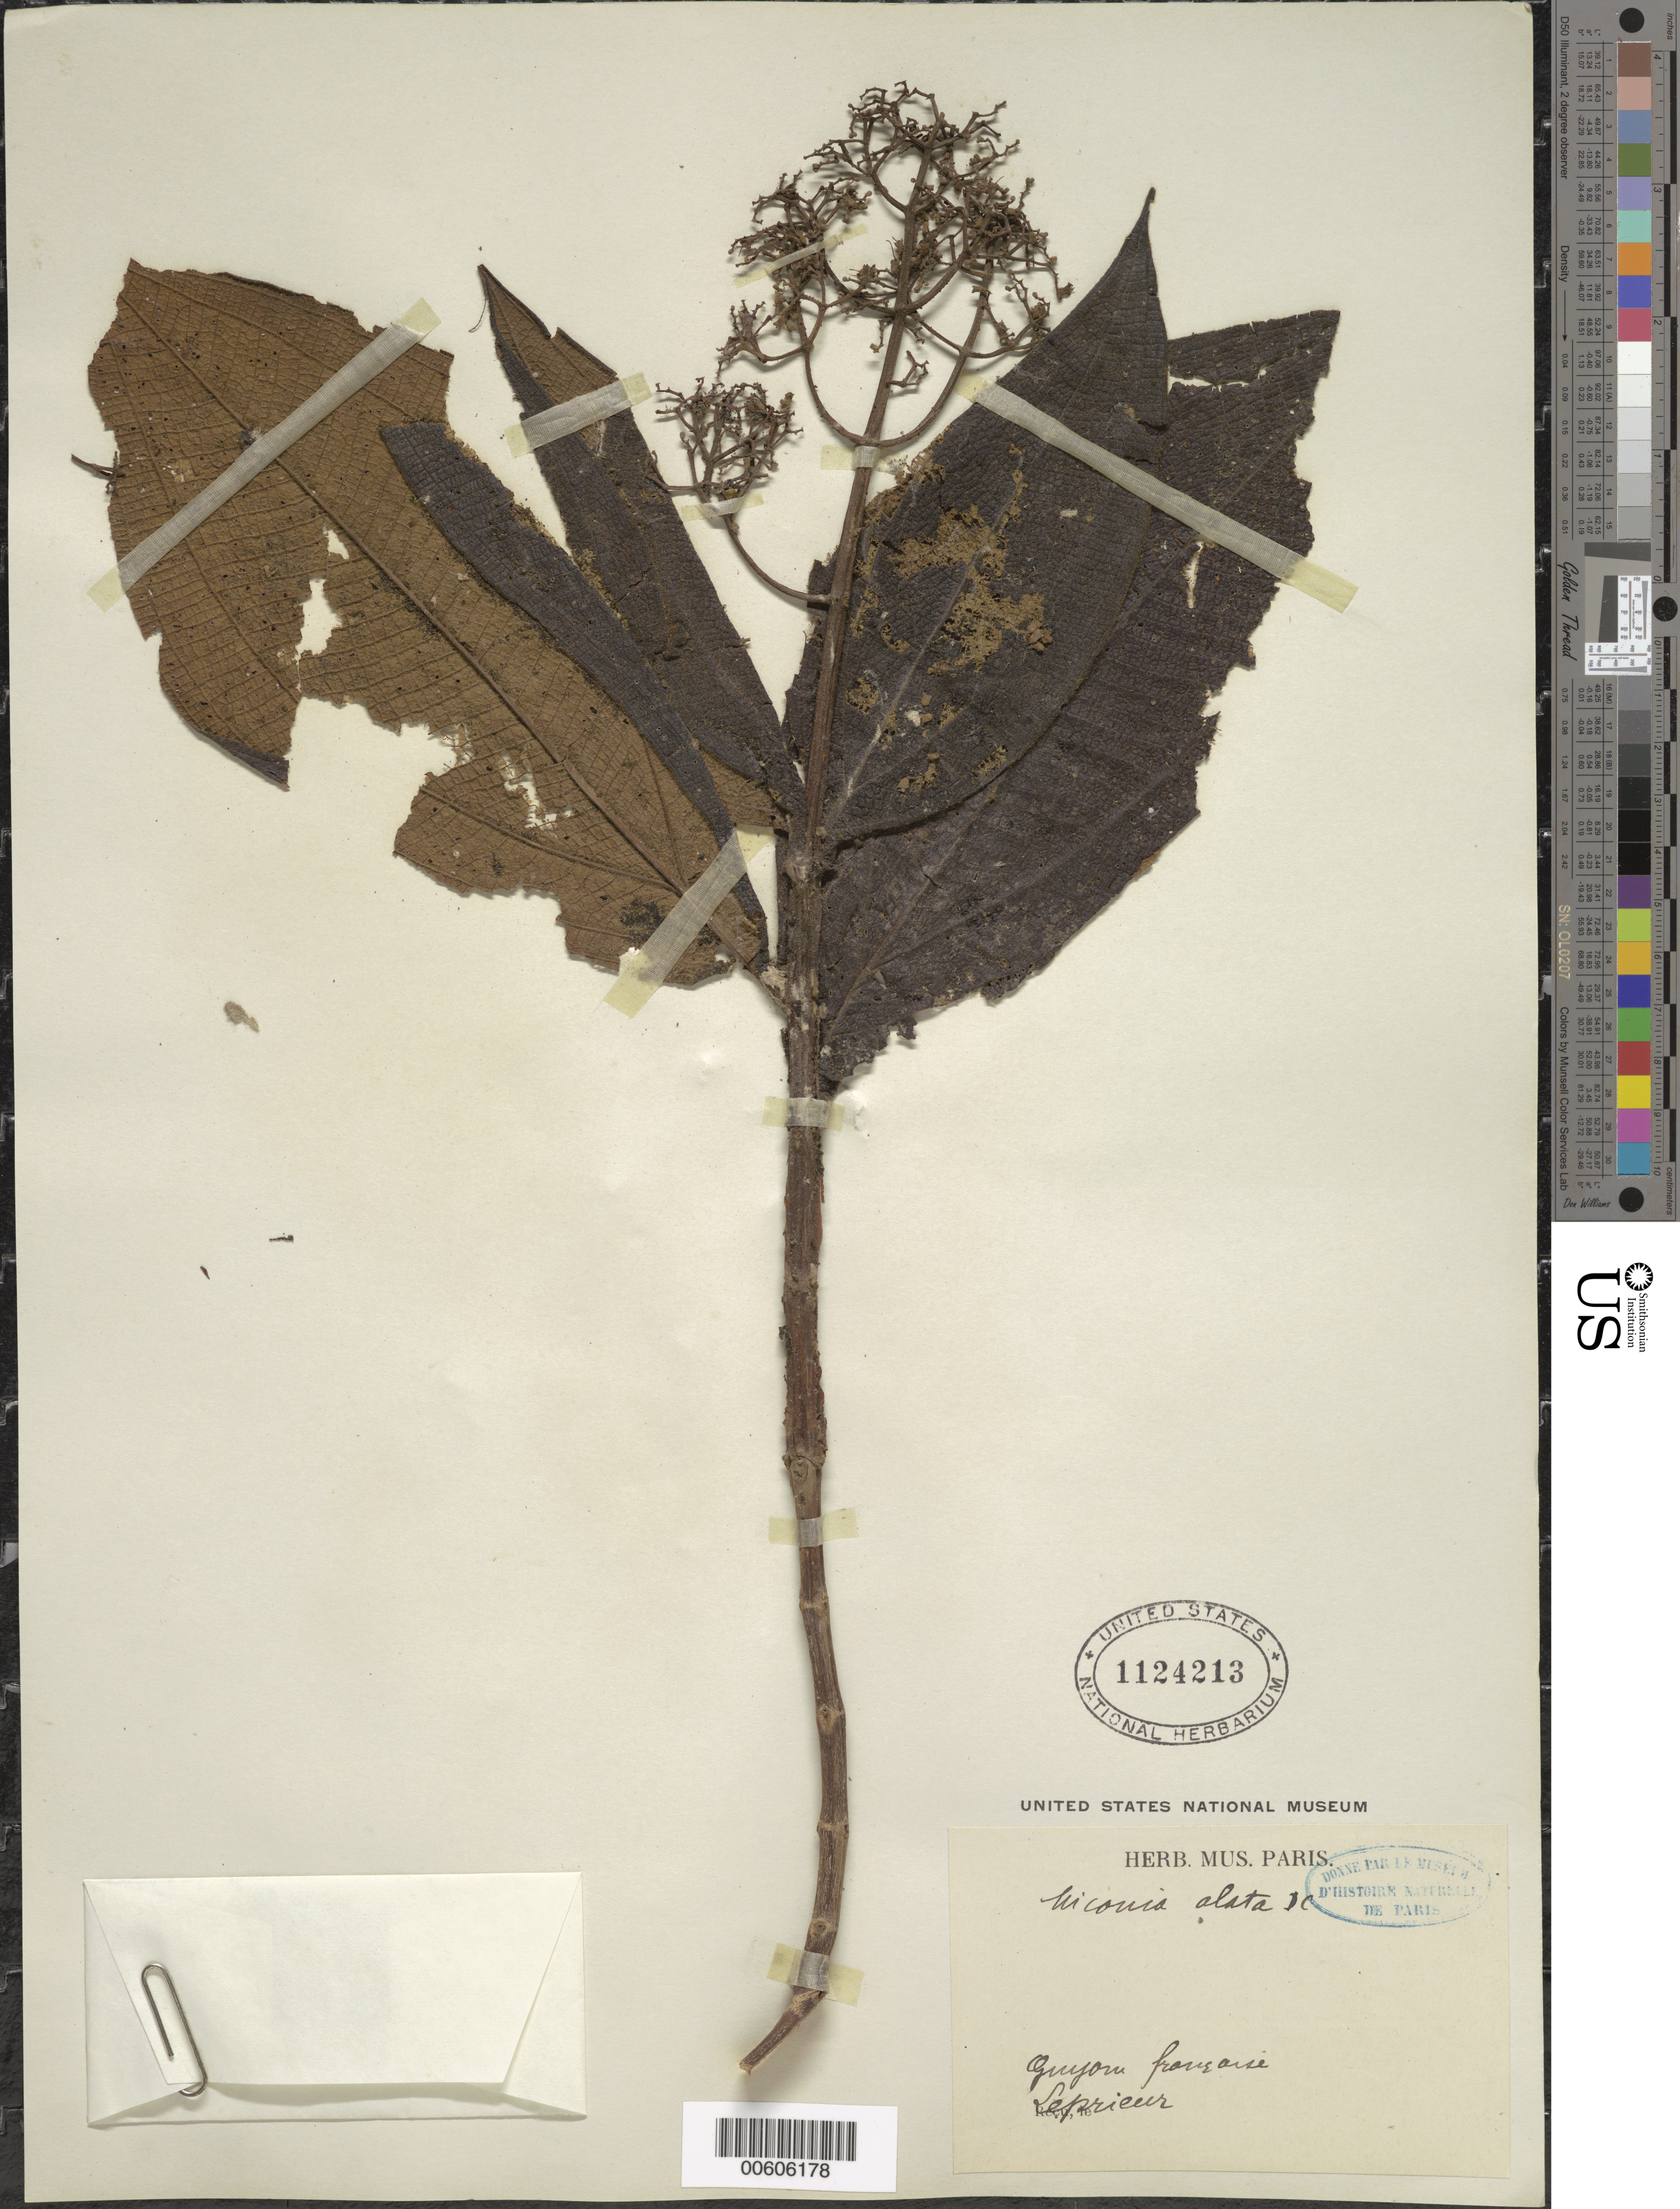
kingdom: Plantae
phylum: Tracheophyta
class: Magnoliopsida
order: Myrtales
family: Melastomataceae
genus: Miconia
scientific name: Miconia alata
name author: (Aubl.) DC.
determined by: Wurdack, John J., (US), US (UNITED STATES)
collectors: F. M. R. Leprieur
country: French Guiana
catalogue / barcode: US 1124213